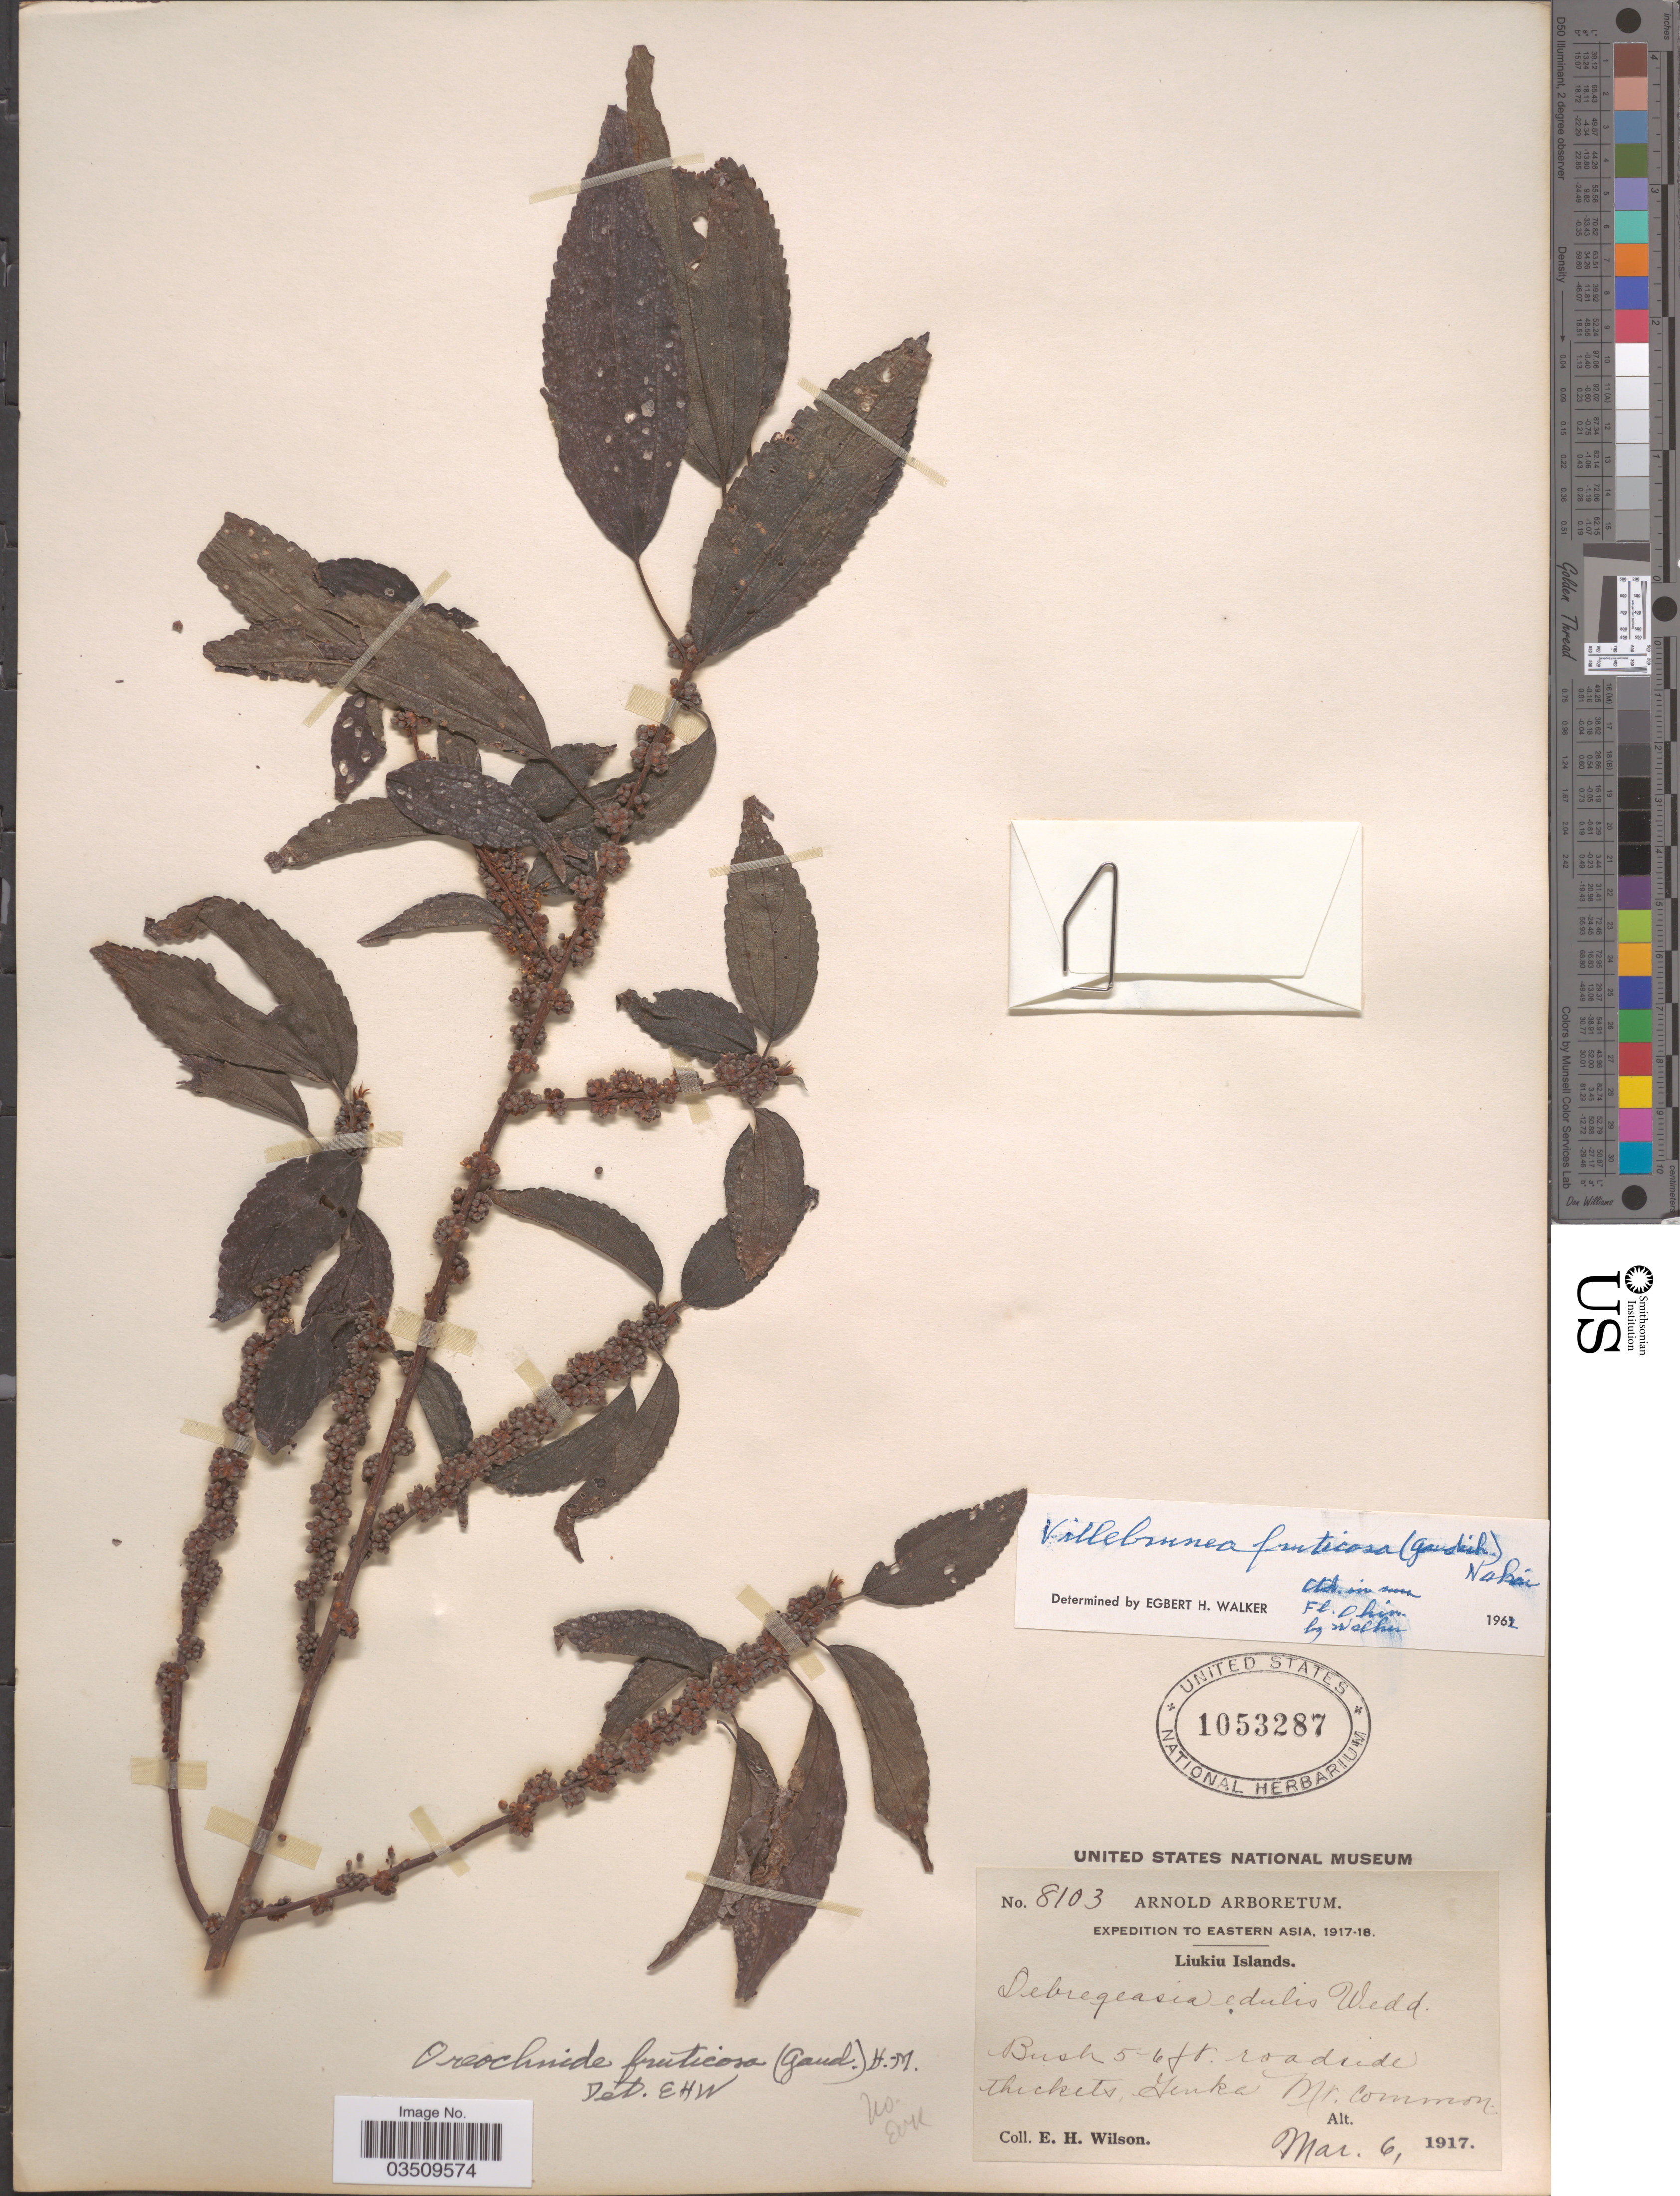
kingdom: Plantae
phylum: Tracheophyta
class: Magnoliopsida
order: Rosales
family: Urticaceae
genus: Oreocnide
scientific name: Oreocnide frutescens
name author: (Thunb.) Miq.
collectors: E. Wilson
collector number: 8103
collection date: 1917-03-06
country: Japan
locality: Eastern Asia, Liukiu Islands. Roadside thickets, Genka Mt.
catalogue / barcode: US 1053287